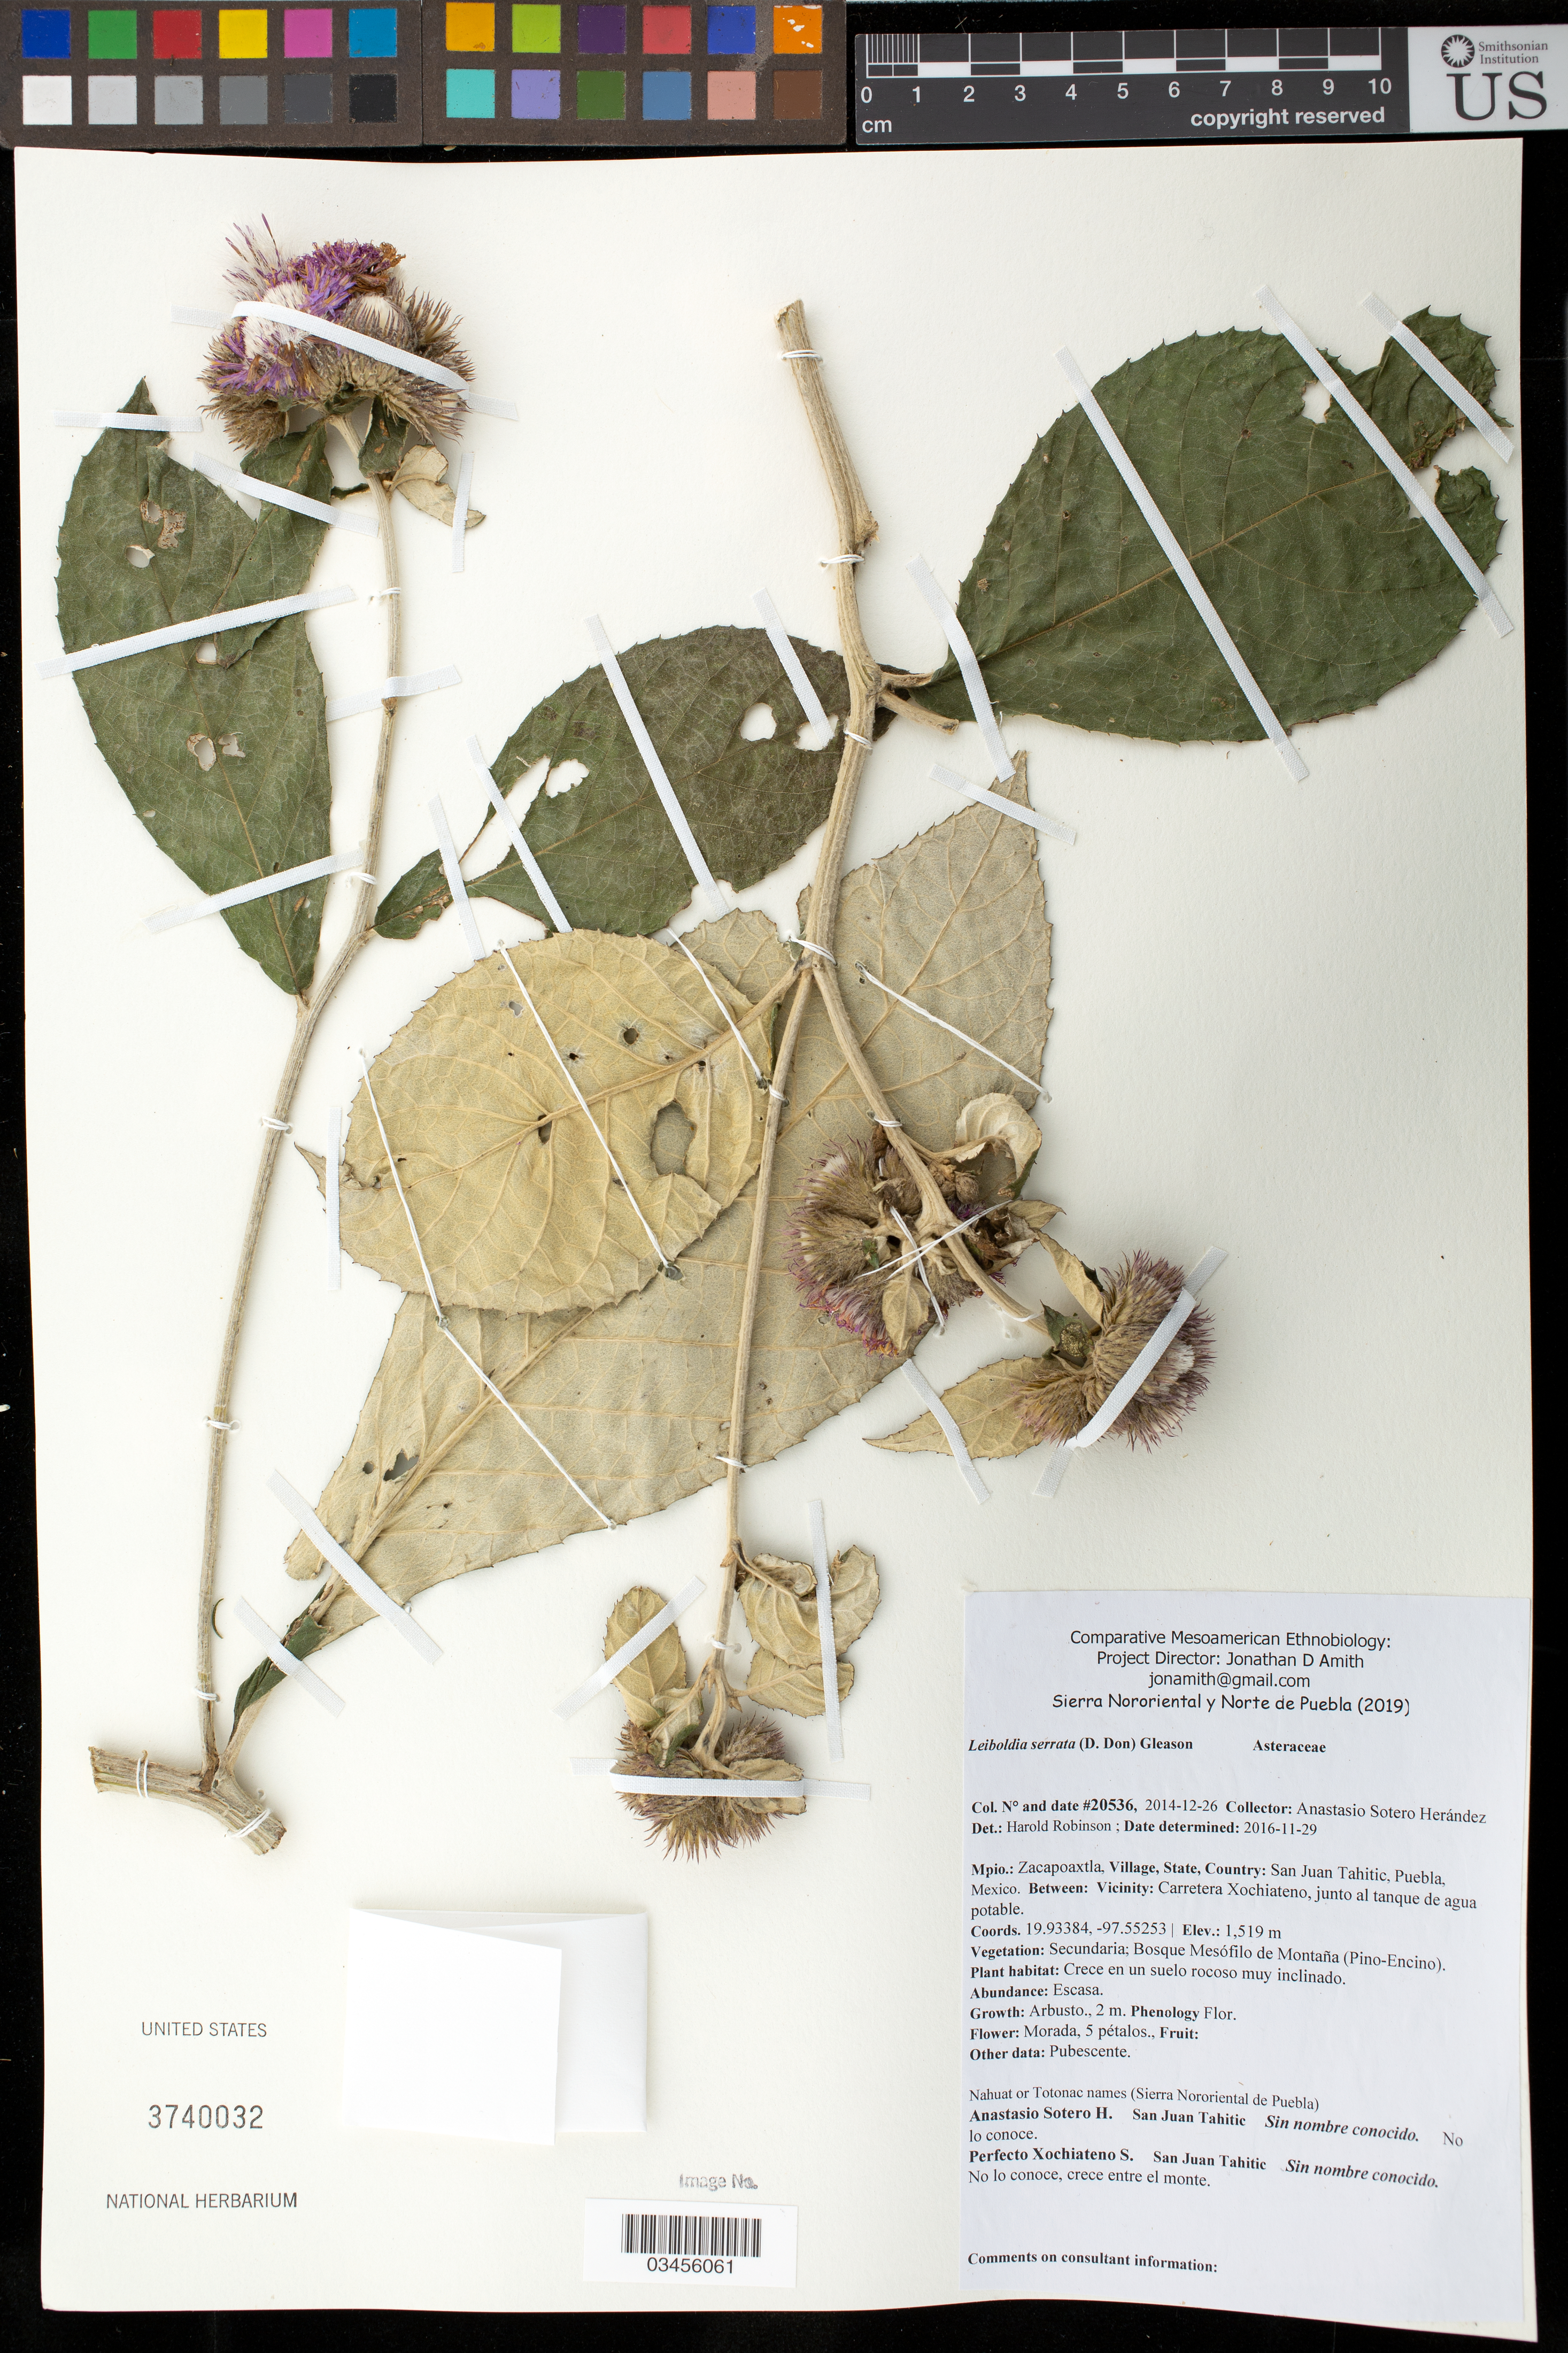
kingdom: Plantae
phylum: Tracheophyta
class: Magnoliopsida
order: Asterales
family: Asteraceae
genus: Vernonia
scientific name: Vernonia arctioides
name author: Less.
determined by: Robinson, Harold E., (US)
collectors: Canek Ledesma C. & A. Sotero H.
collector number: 20536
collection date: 2014-12-26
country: México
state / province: Puebla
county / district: Zacapoaxtla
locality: PUEBLO: San Juan Tahitic; LOCALIDAD EXACTA: Carretera Xochiateno, junto al tanque de agua potable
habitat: Bosque mesófilo de montaña (Pino-Encino); Crece en un suelo rocoso muy inclinado.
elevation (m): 1519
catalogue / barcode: US 3740032